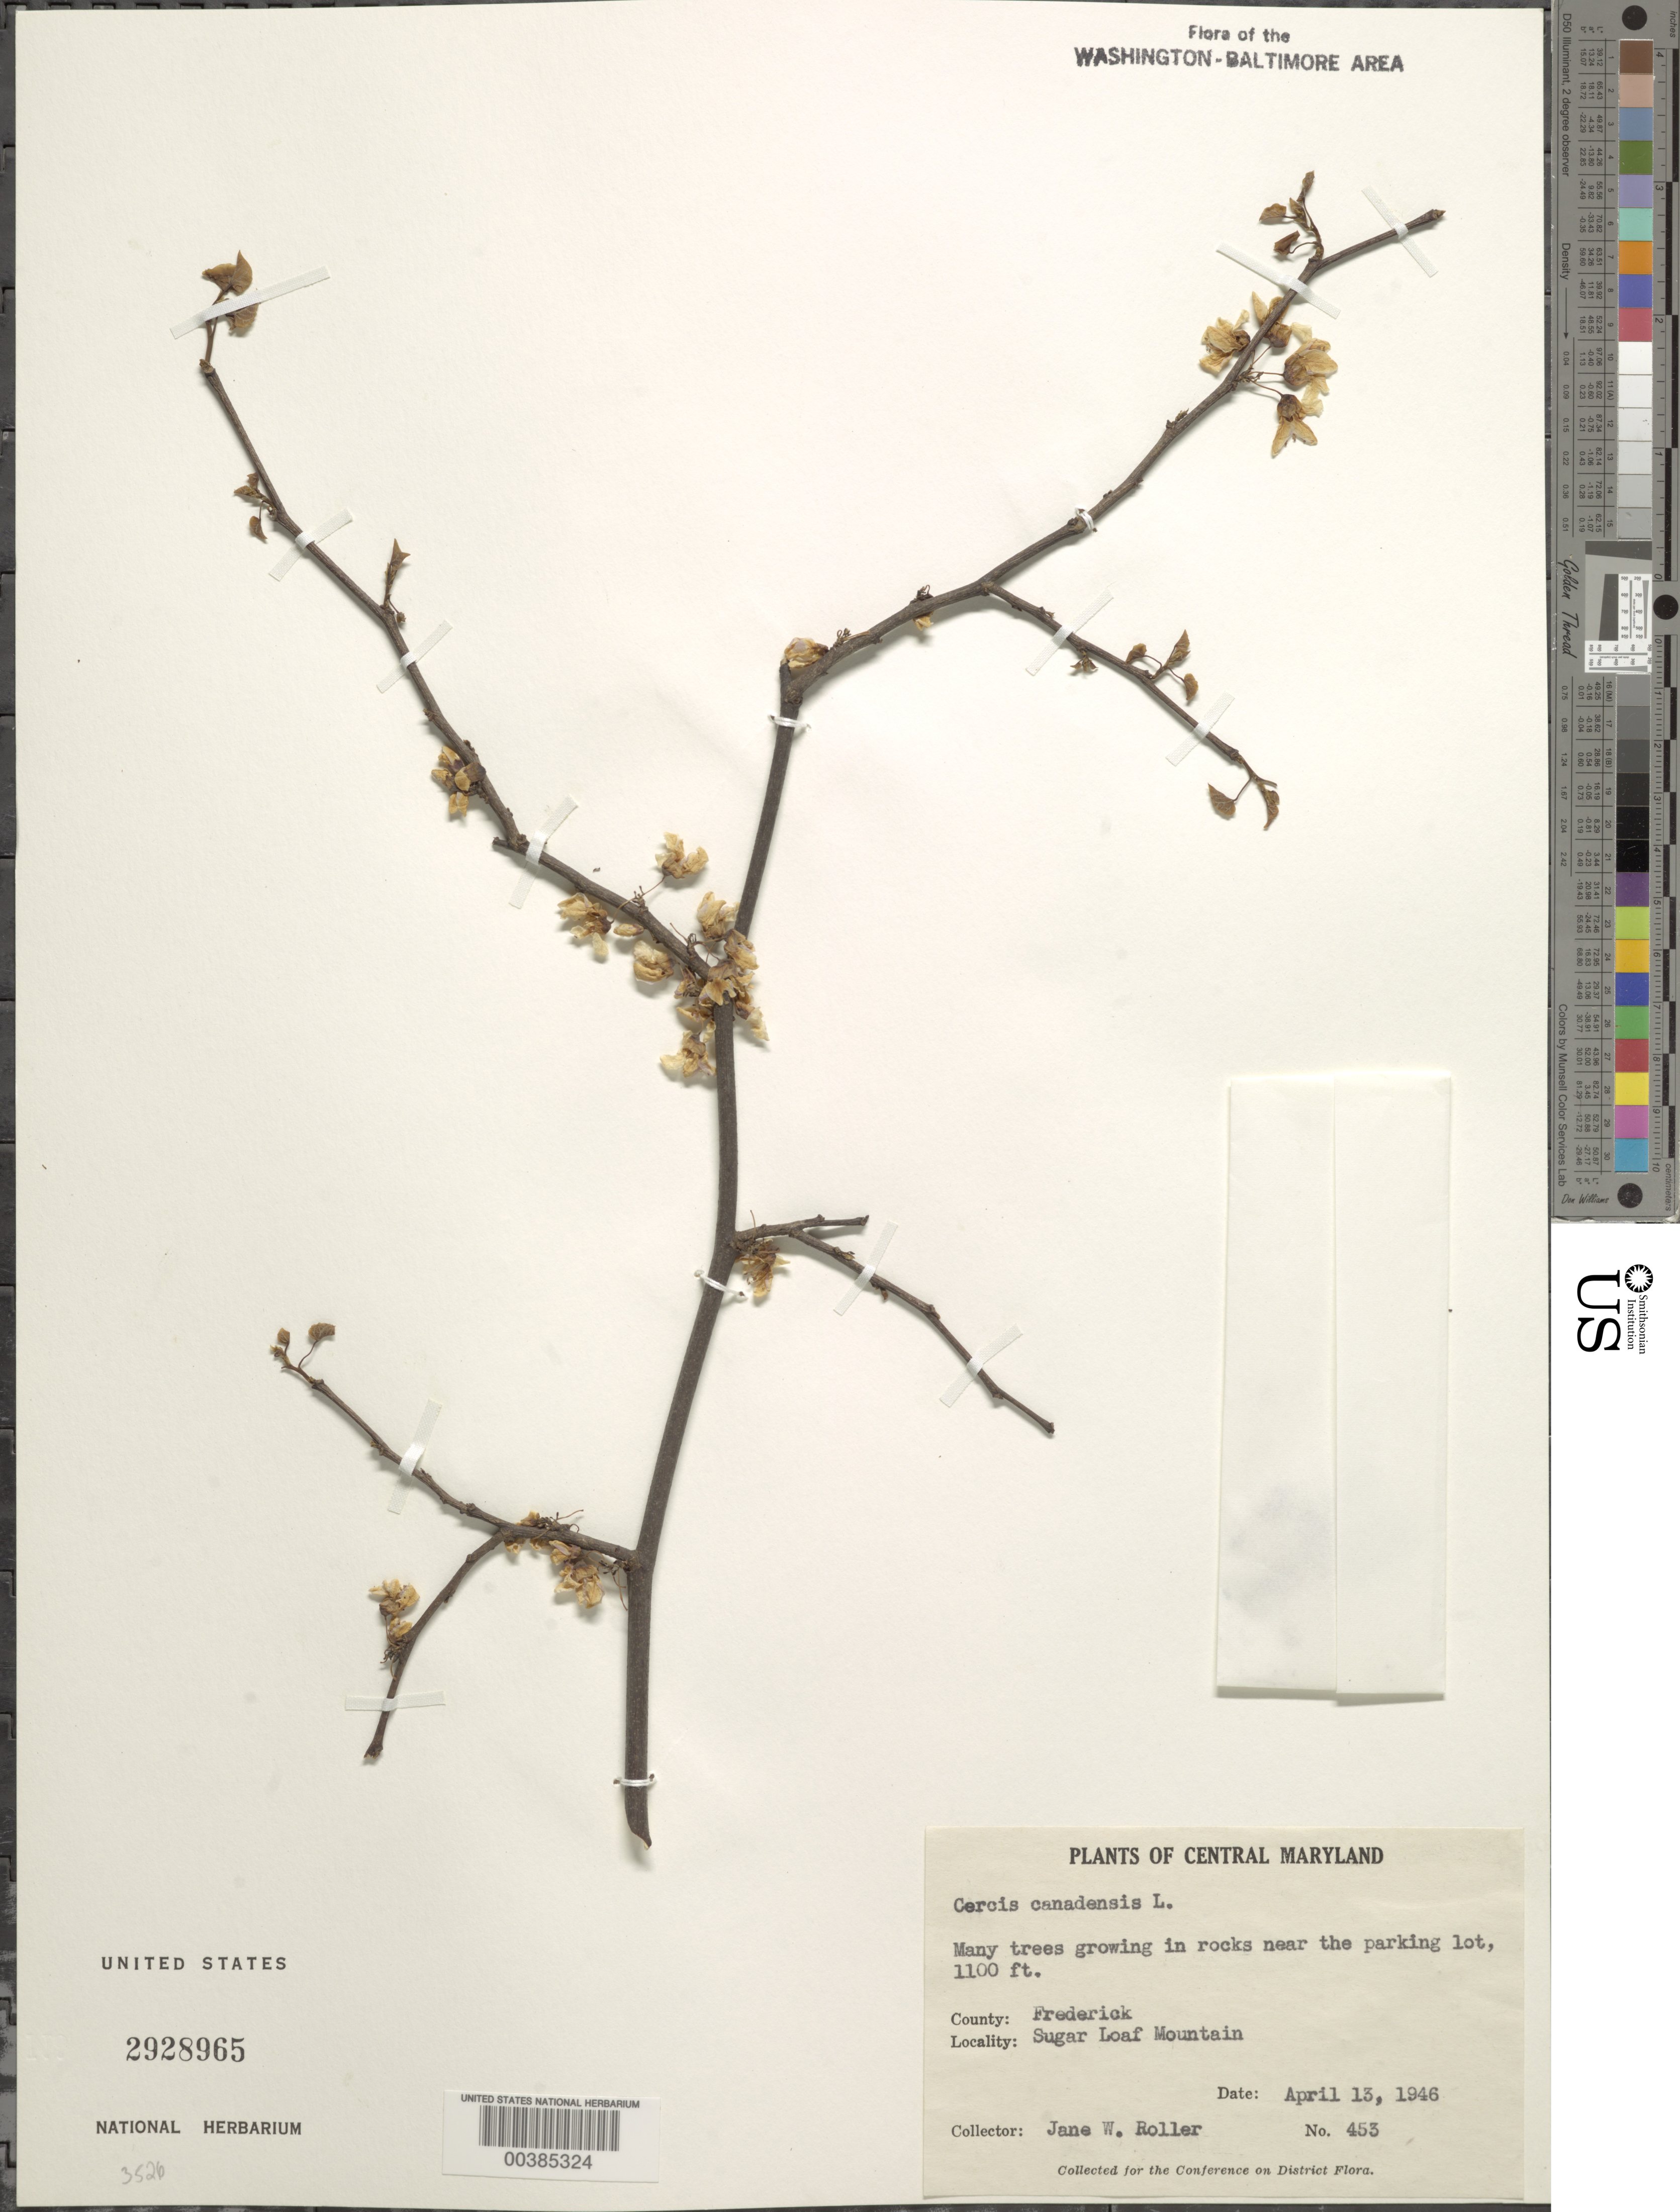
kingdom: Plantae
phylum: Tracheophyta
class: Magnoliopsida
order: Fabales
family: Fabaceae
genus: Cercis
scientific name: Cercis canadensis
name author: L.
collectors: J. W. Roller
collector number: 453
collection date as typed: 13 Apr 1946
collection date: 1946-04-13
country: United States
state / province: Maryland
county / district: Frederick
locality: Sugar Loaf Mountain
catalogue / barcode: US 2928965